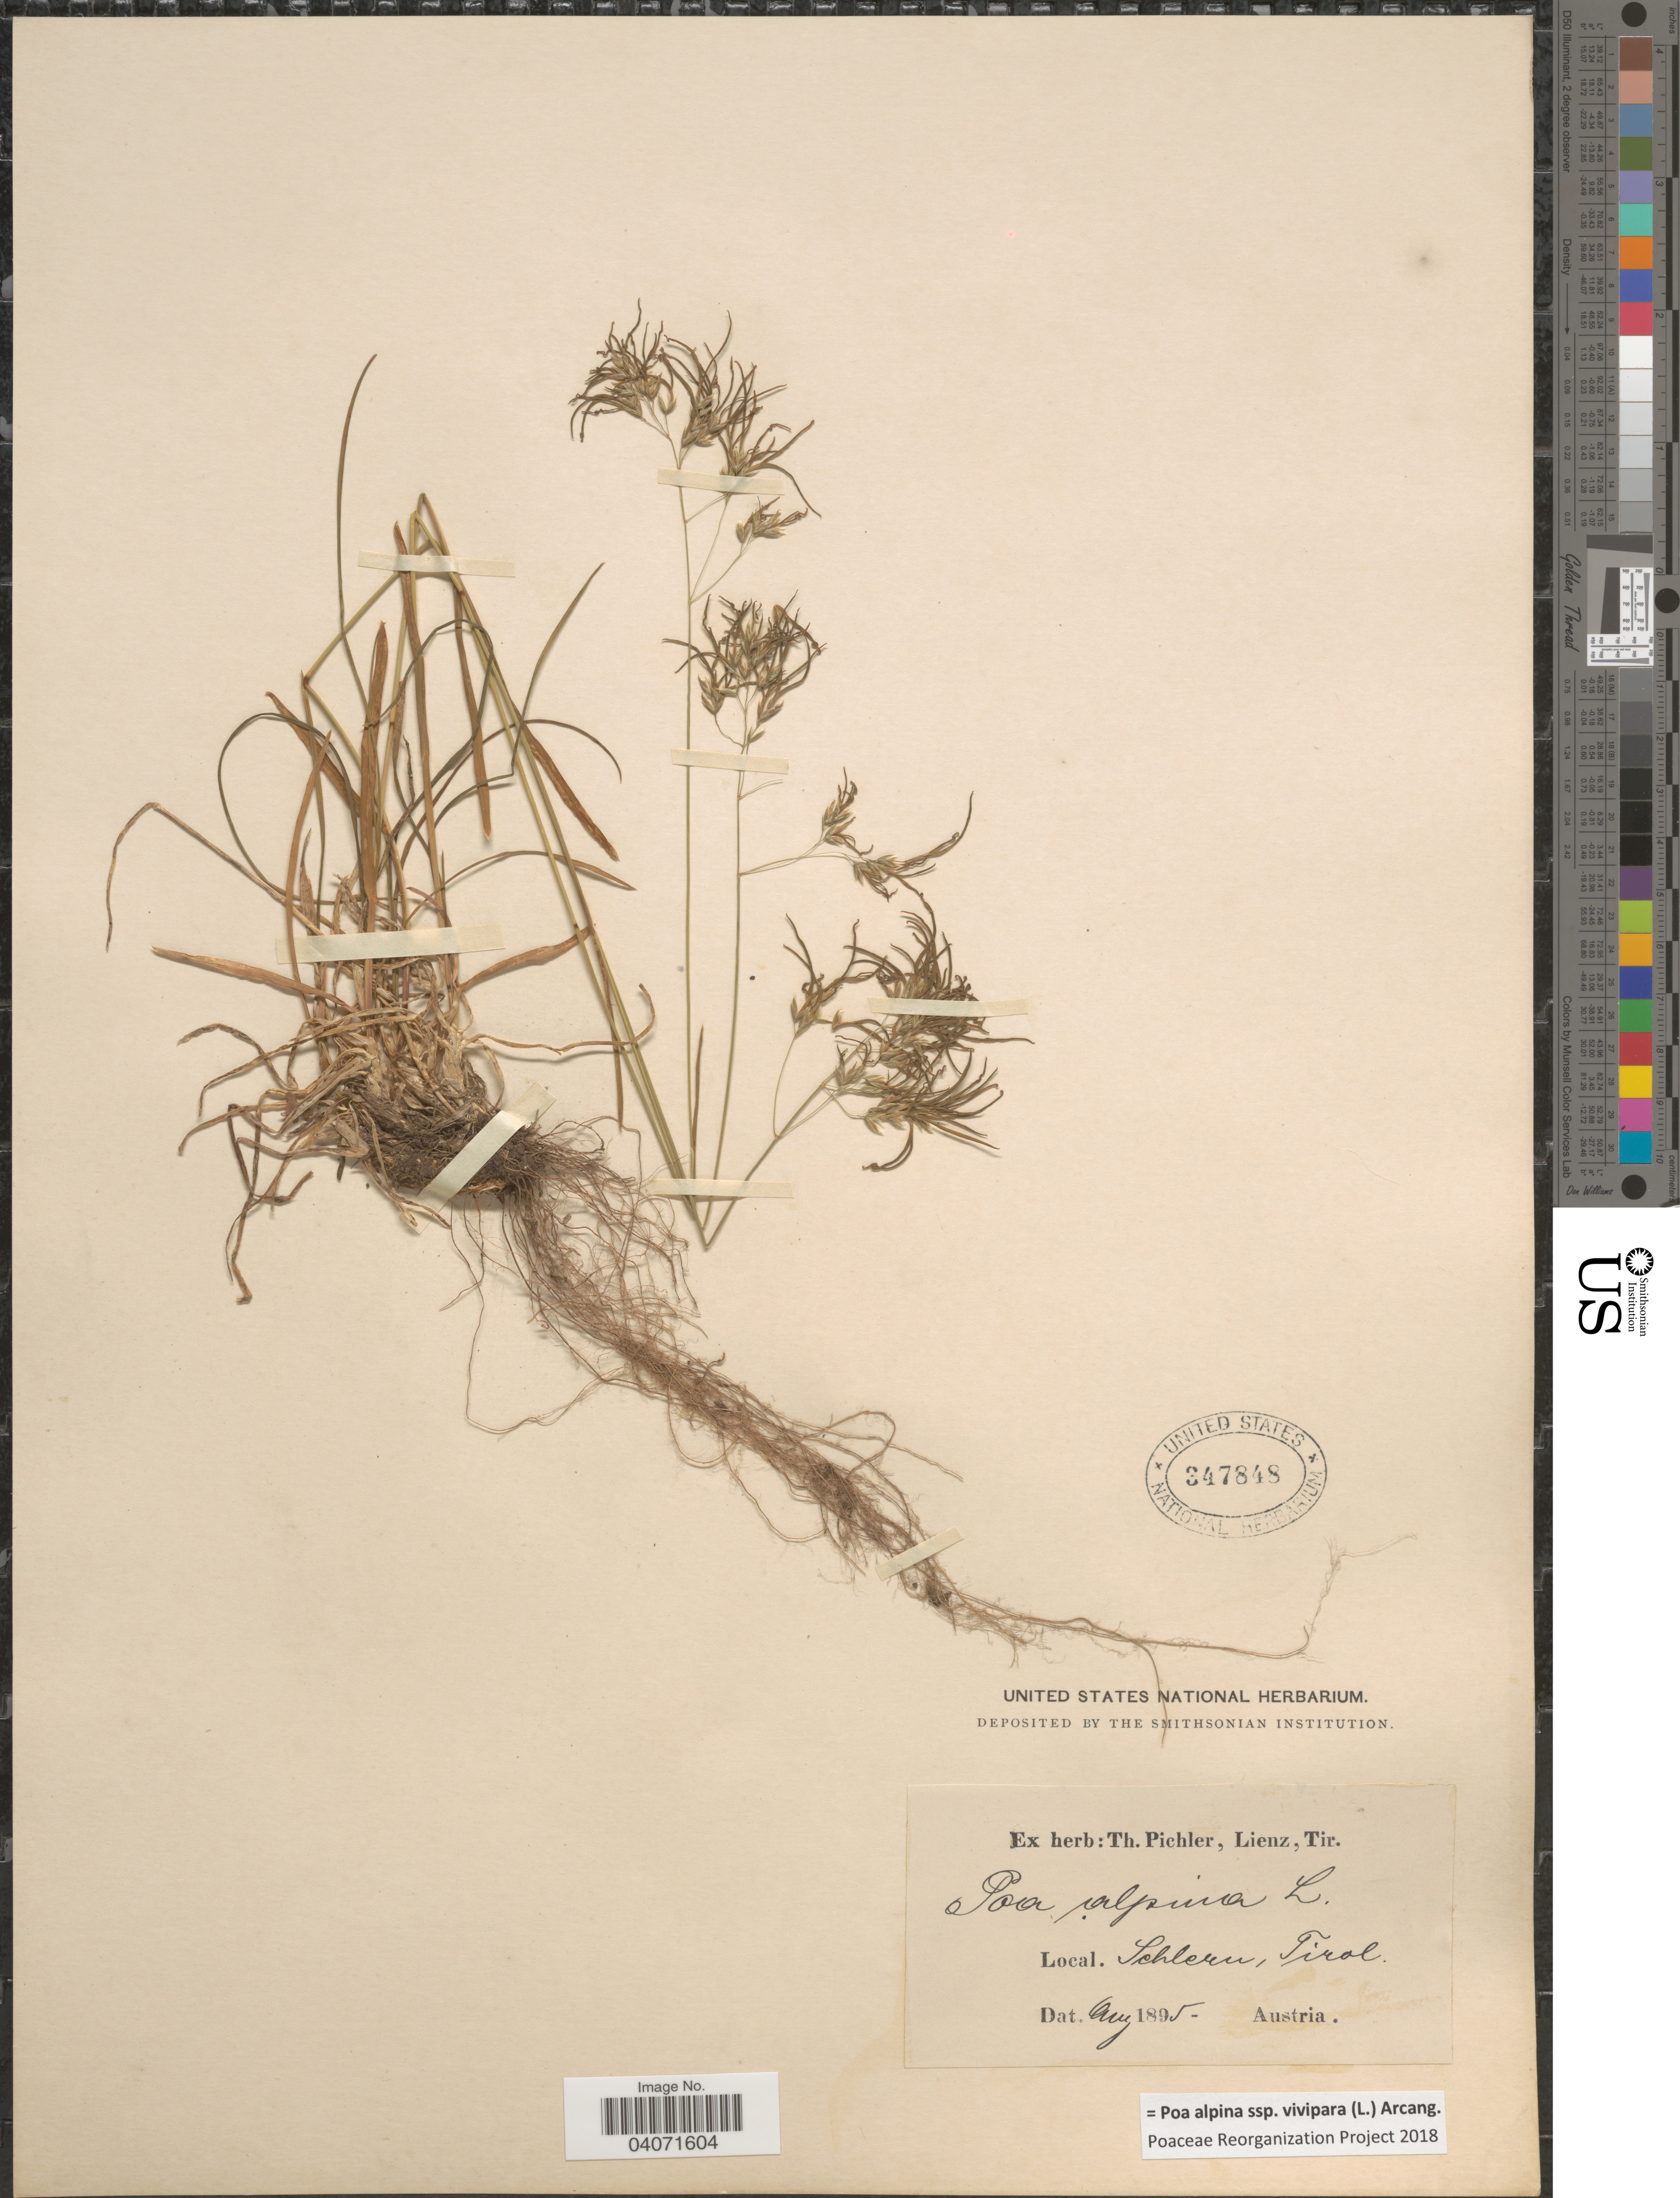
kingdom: Plantae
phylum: Tracheophyta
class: Liliopsida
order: Poales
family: Poaceae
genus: Poa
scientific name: Poa alpina subsp. vivipara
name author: (L.) Arcang.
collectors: ex herb. T. Pichler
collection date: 1895-08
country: Austria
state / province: Tirol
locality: Schlern.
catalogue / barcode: US 347848